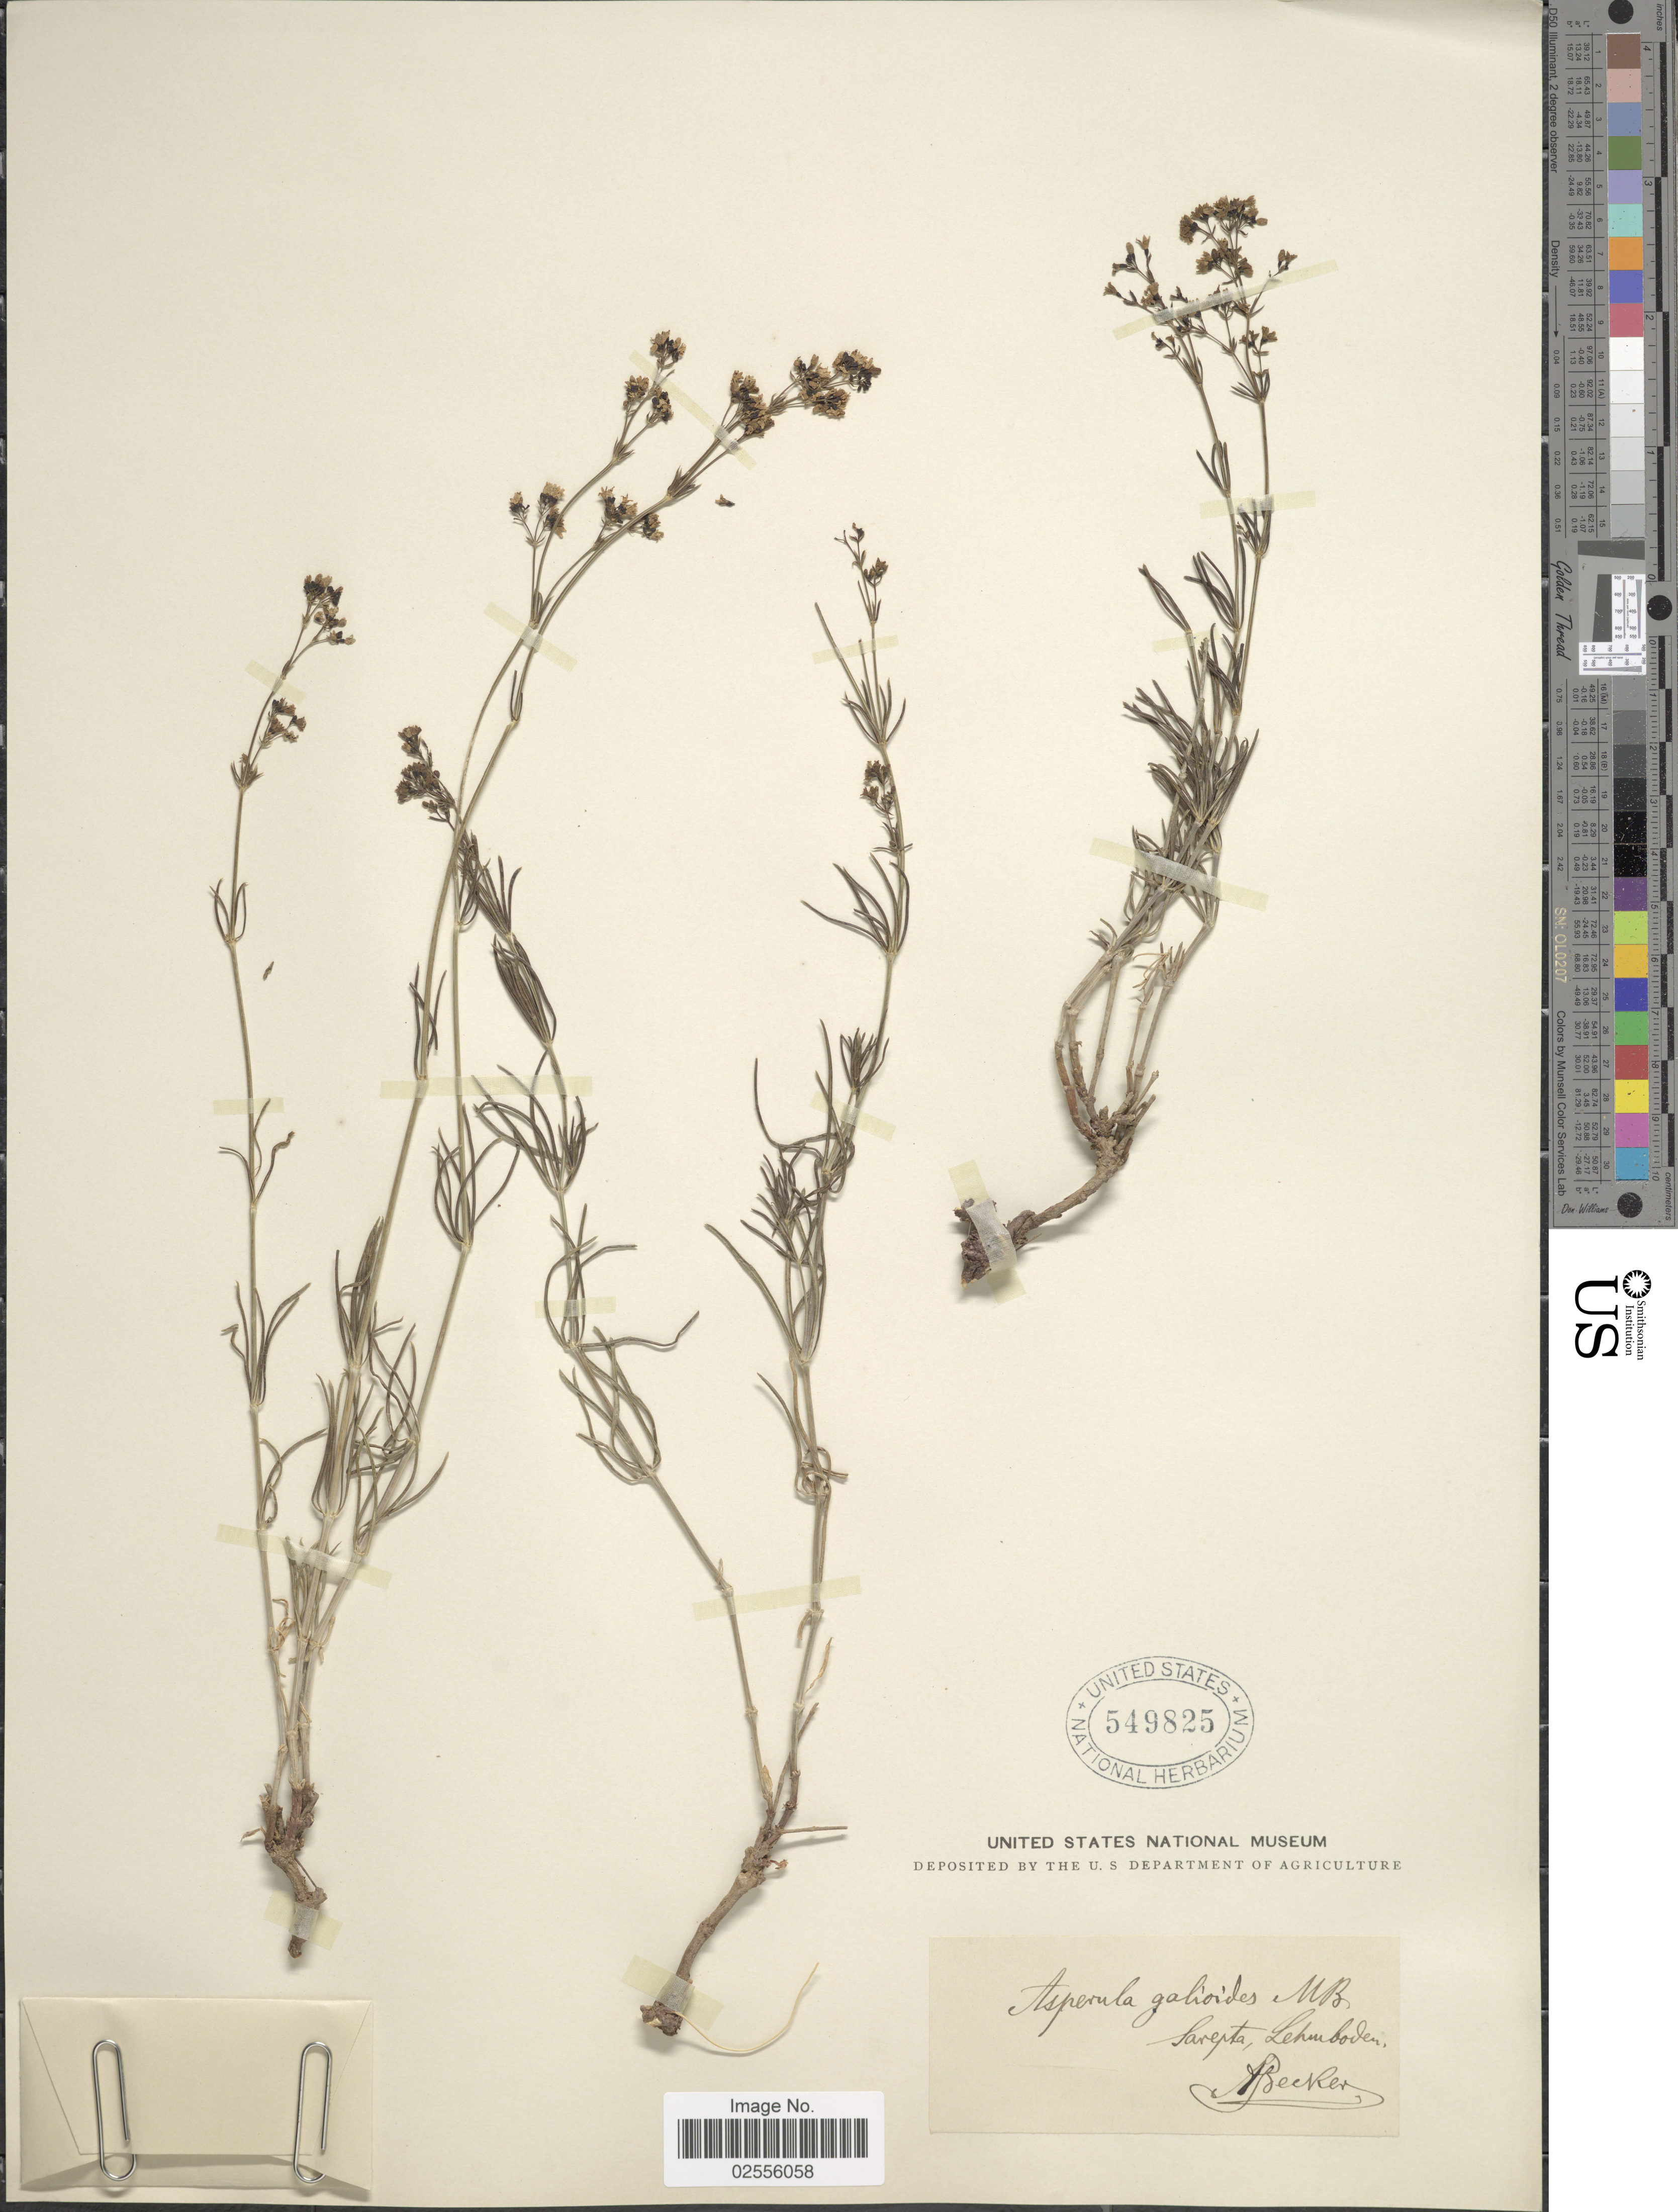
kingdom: Plantae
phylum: Tracheophyta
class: Magnoliopsida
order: Gentianales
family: Rubiaceae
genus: Asperula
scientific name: Asperula galioides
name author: M. Bieb.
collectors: A. Becker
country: Russian Federation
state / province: Volgograd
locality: Sarepta, Lehmboden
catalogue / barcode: US 549825